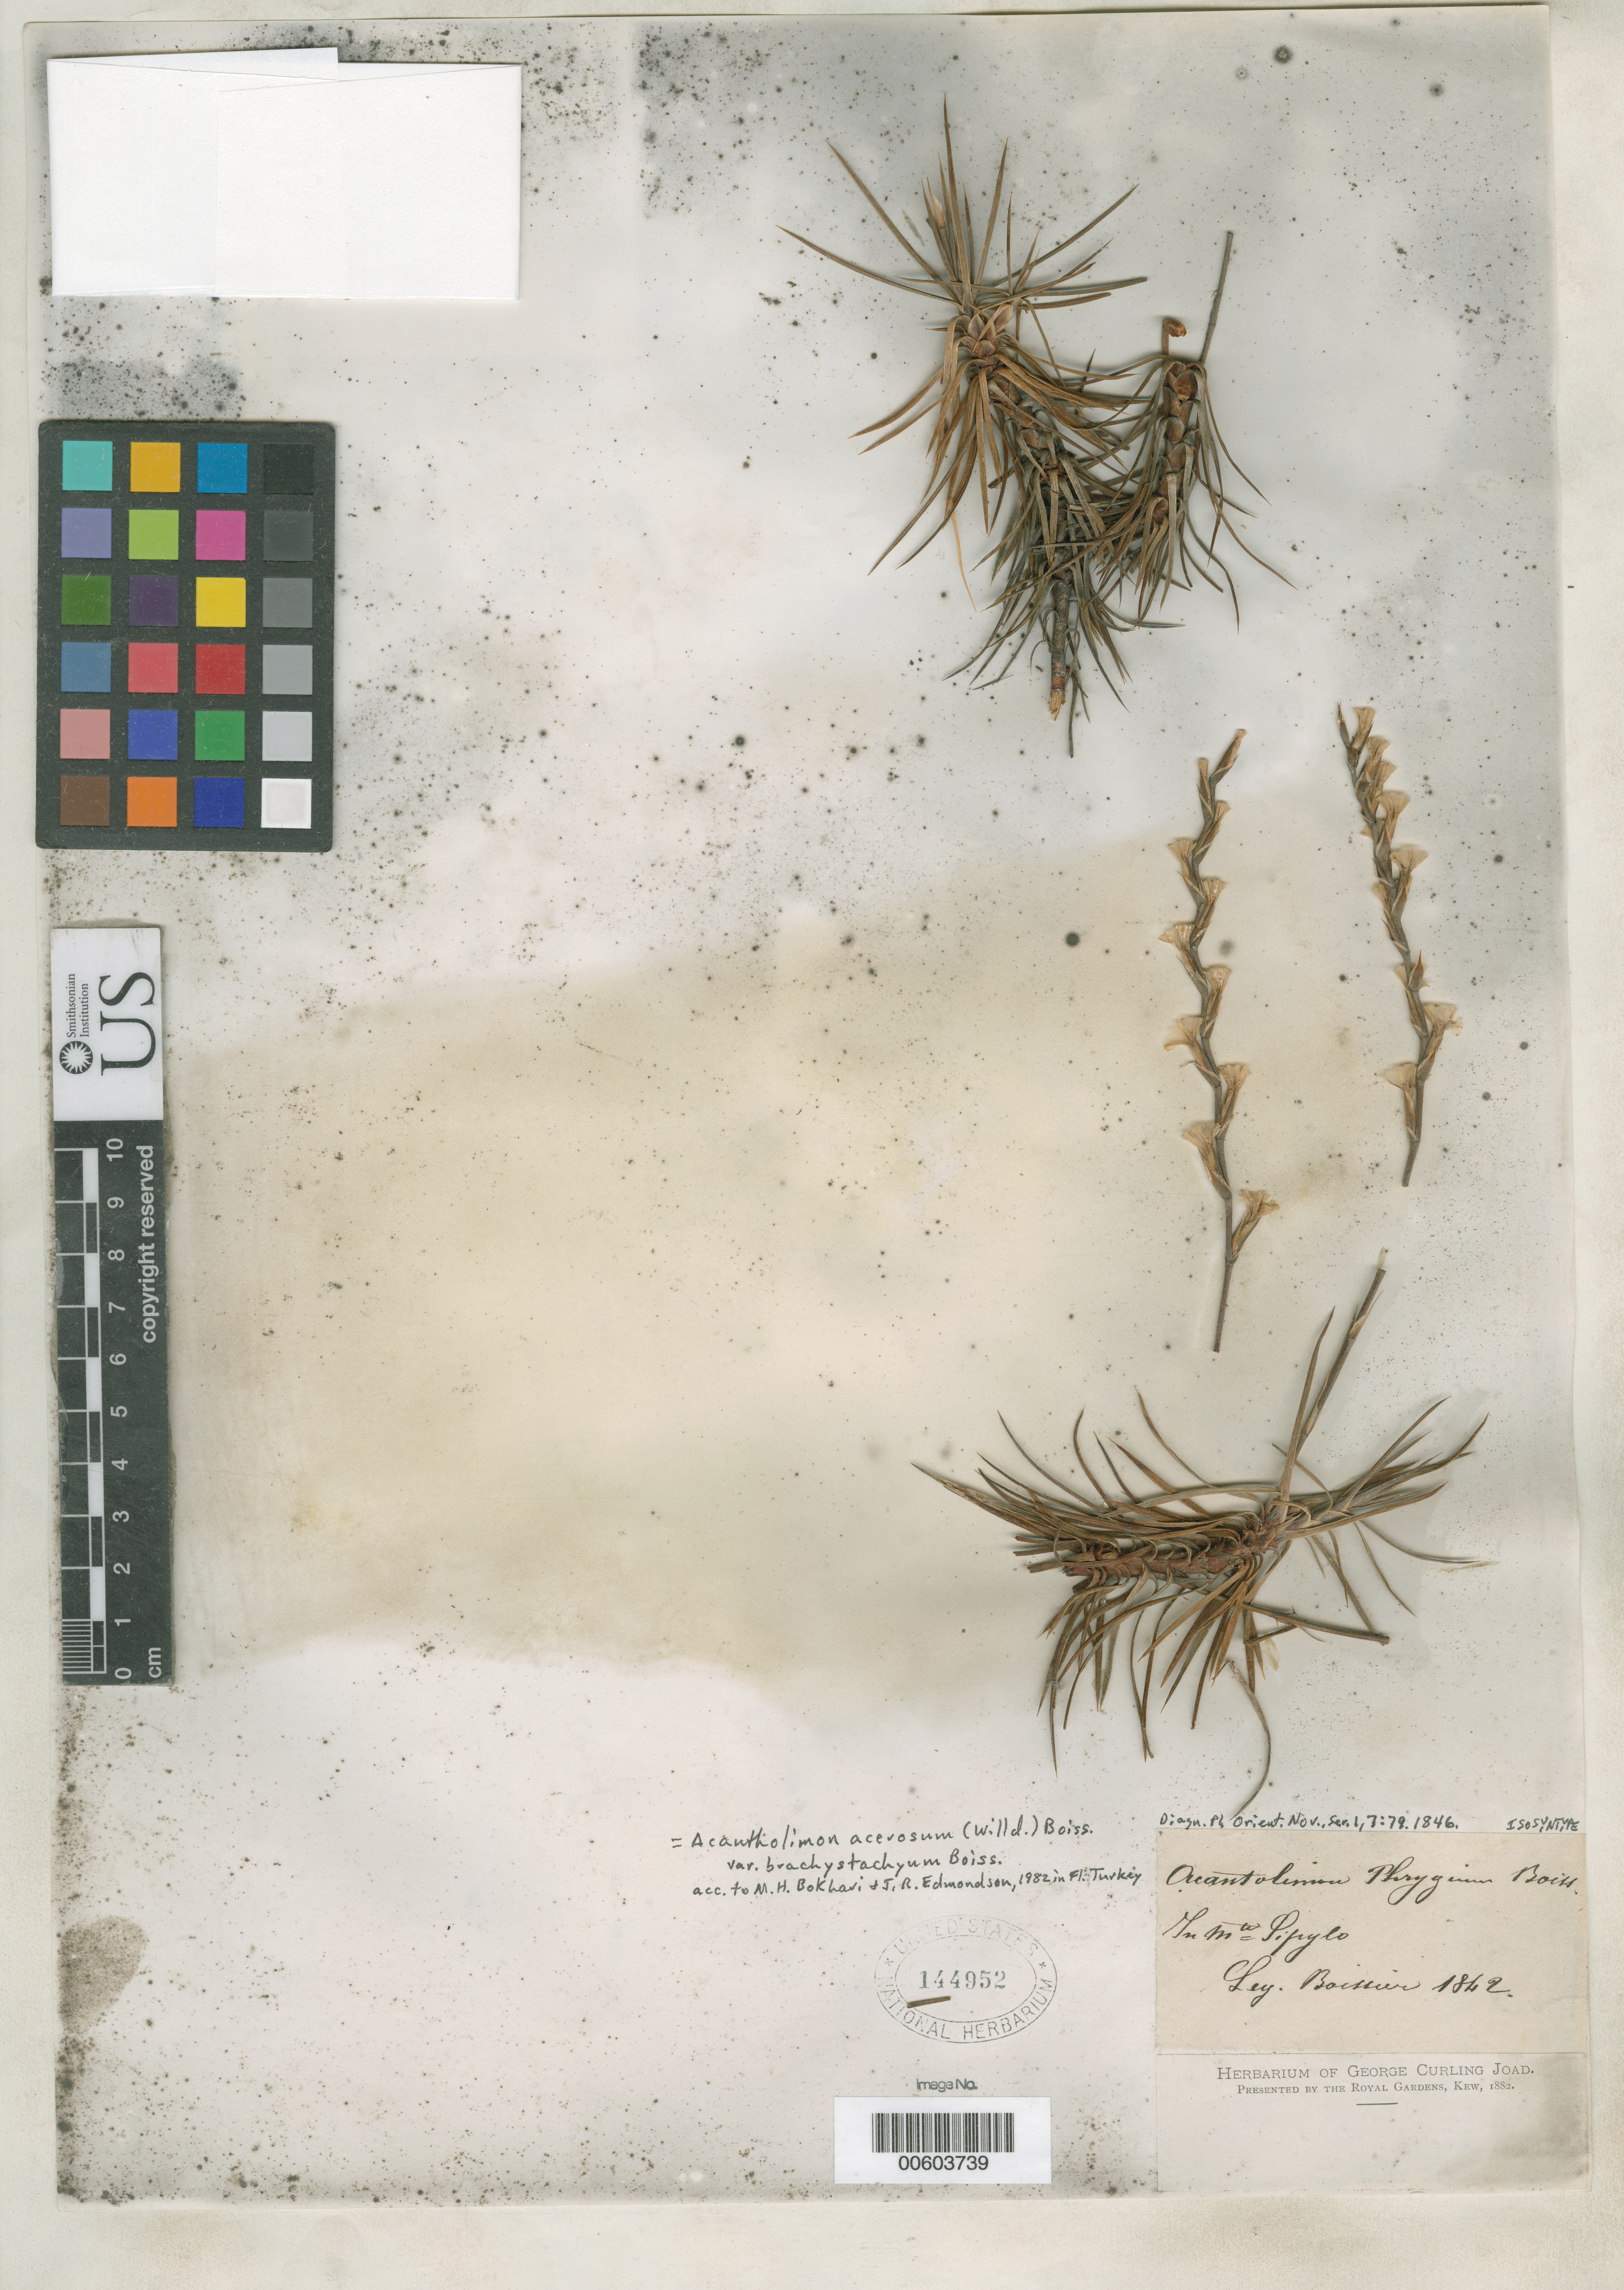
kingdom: Plantae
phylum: Tracheophyta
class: Magnoliopsida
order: Caryophyllales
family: Plumbaginaceae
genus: Acantholimon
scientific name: Acantholimon phrygium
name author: Boiss.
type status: Isosyntype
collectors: P. Boissier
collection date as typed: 1842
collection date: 1842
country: Turkey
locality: In mt Sipylo.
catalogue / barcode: US 144952